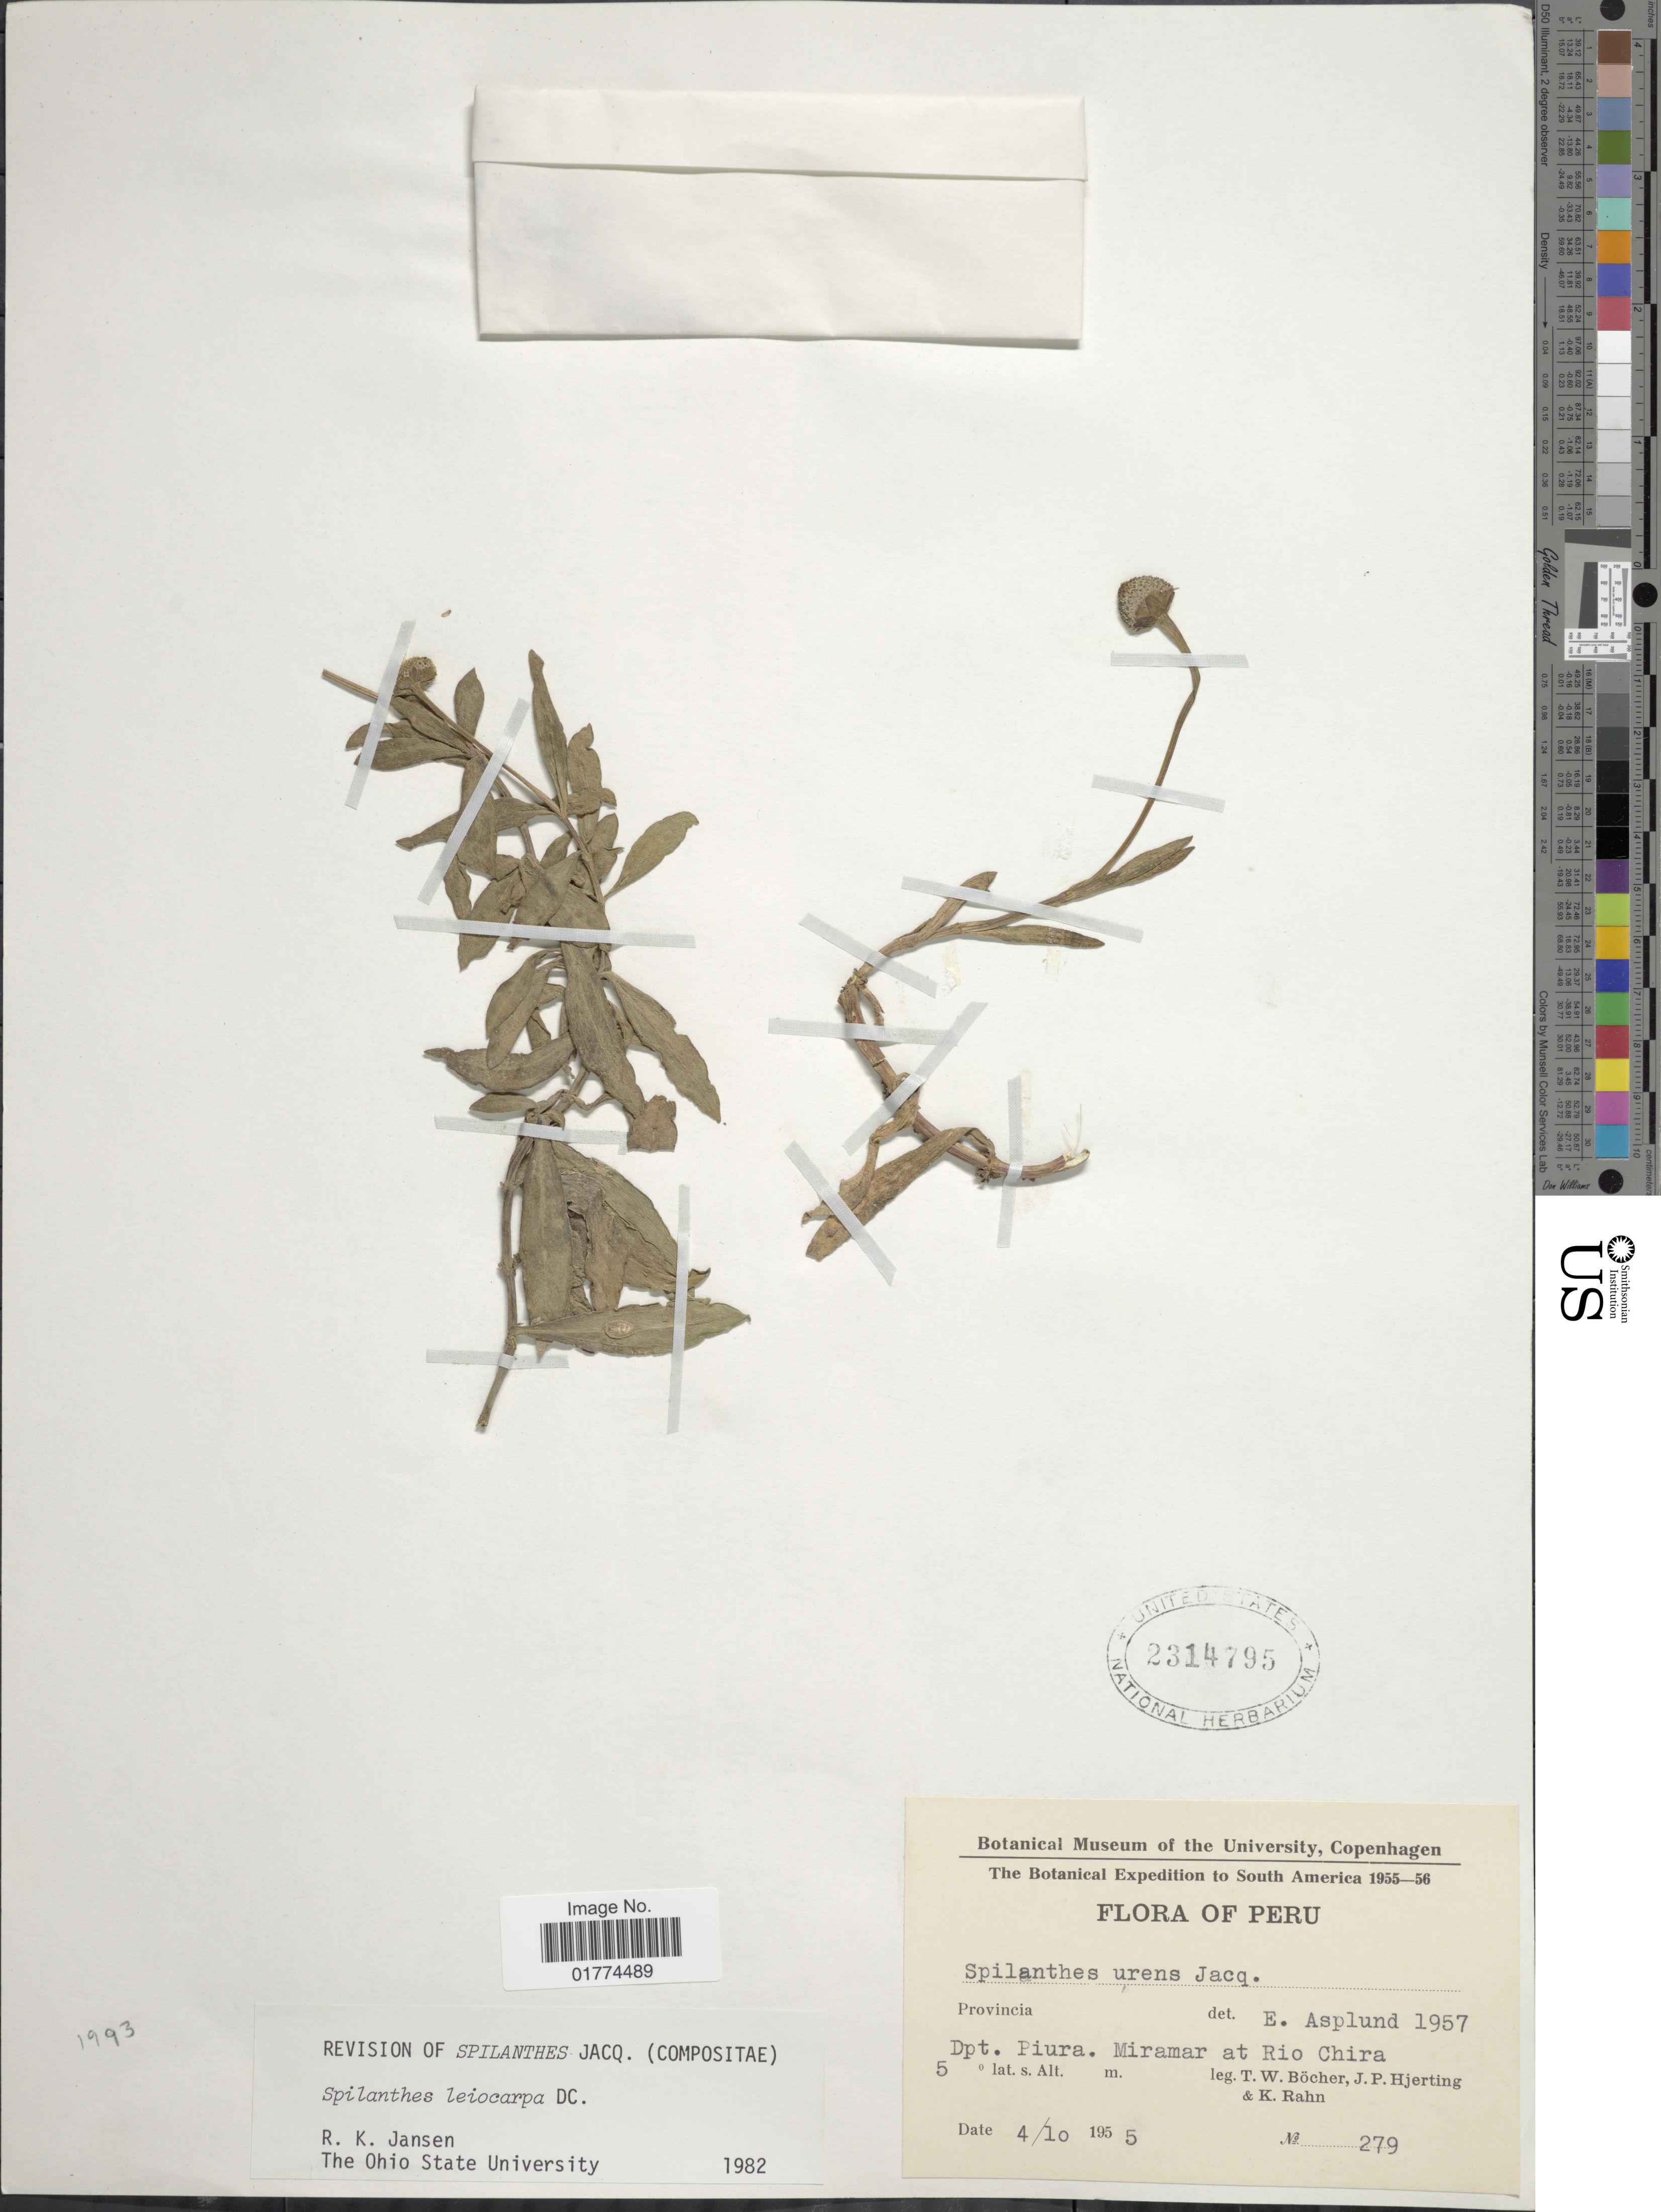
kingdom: Plantae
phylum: Tracheophyta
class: Magnoliopsida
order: Asterales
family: Asteraceae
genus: Spilanthes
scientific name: Spilanthes leiocarpa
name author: DC.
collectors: T. Böcher, J. P. Hjerting & K. Rahn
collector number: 279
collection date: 1955-10-04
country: Peru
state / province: Piura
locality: Miramar at Rio Chira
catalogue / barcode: US 2314795